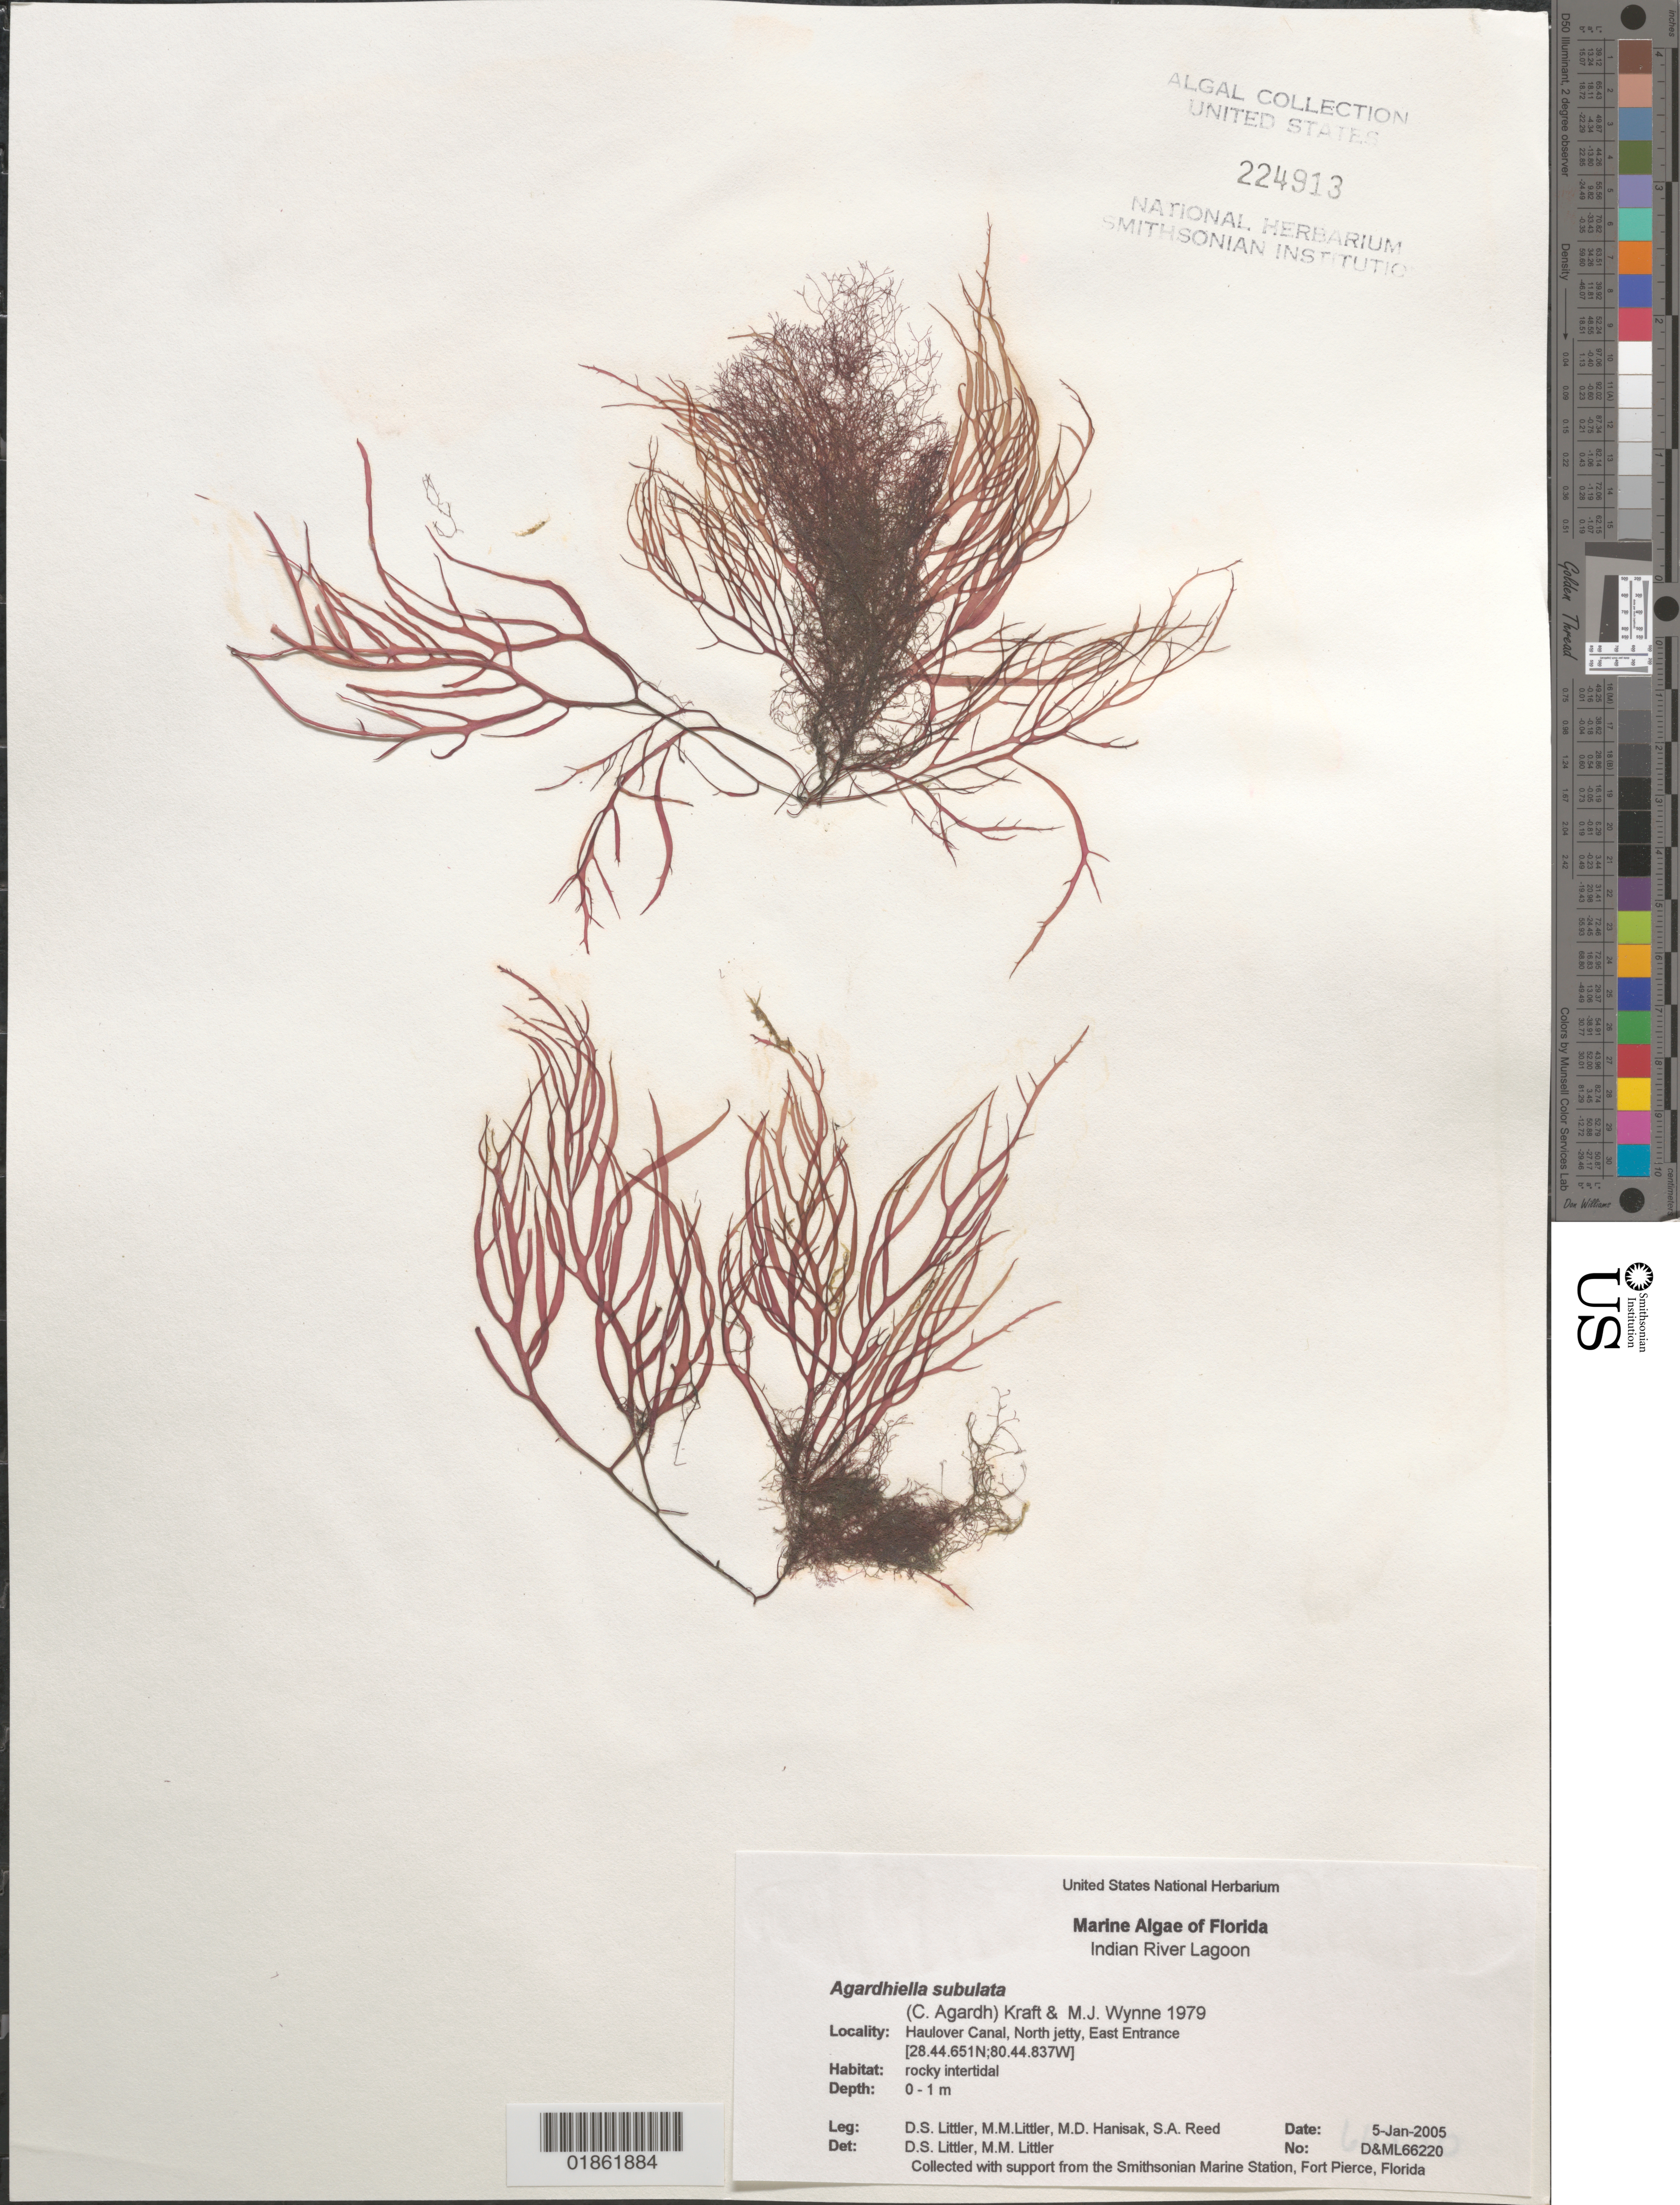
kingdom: Plantae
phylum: Rhodophyta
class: Florideophyceae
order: Gigartinales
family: Solieriaceae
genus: Agardhiella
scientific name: Agardhiella subulata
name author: (C. Agardh) G.T.Kraft & M.J. Wynne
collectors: D. S. Littler, M. M. Littler & M. Hanisak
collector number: D&ML 66220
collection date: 2004-12-31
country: United States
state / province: Florida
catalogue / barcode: US 224913